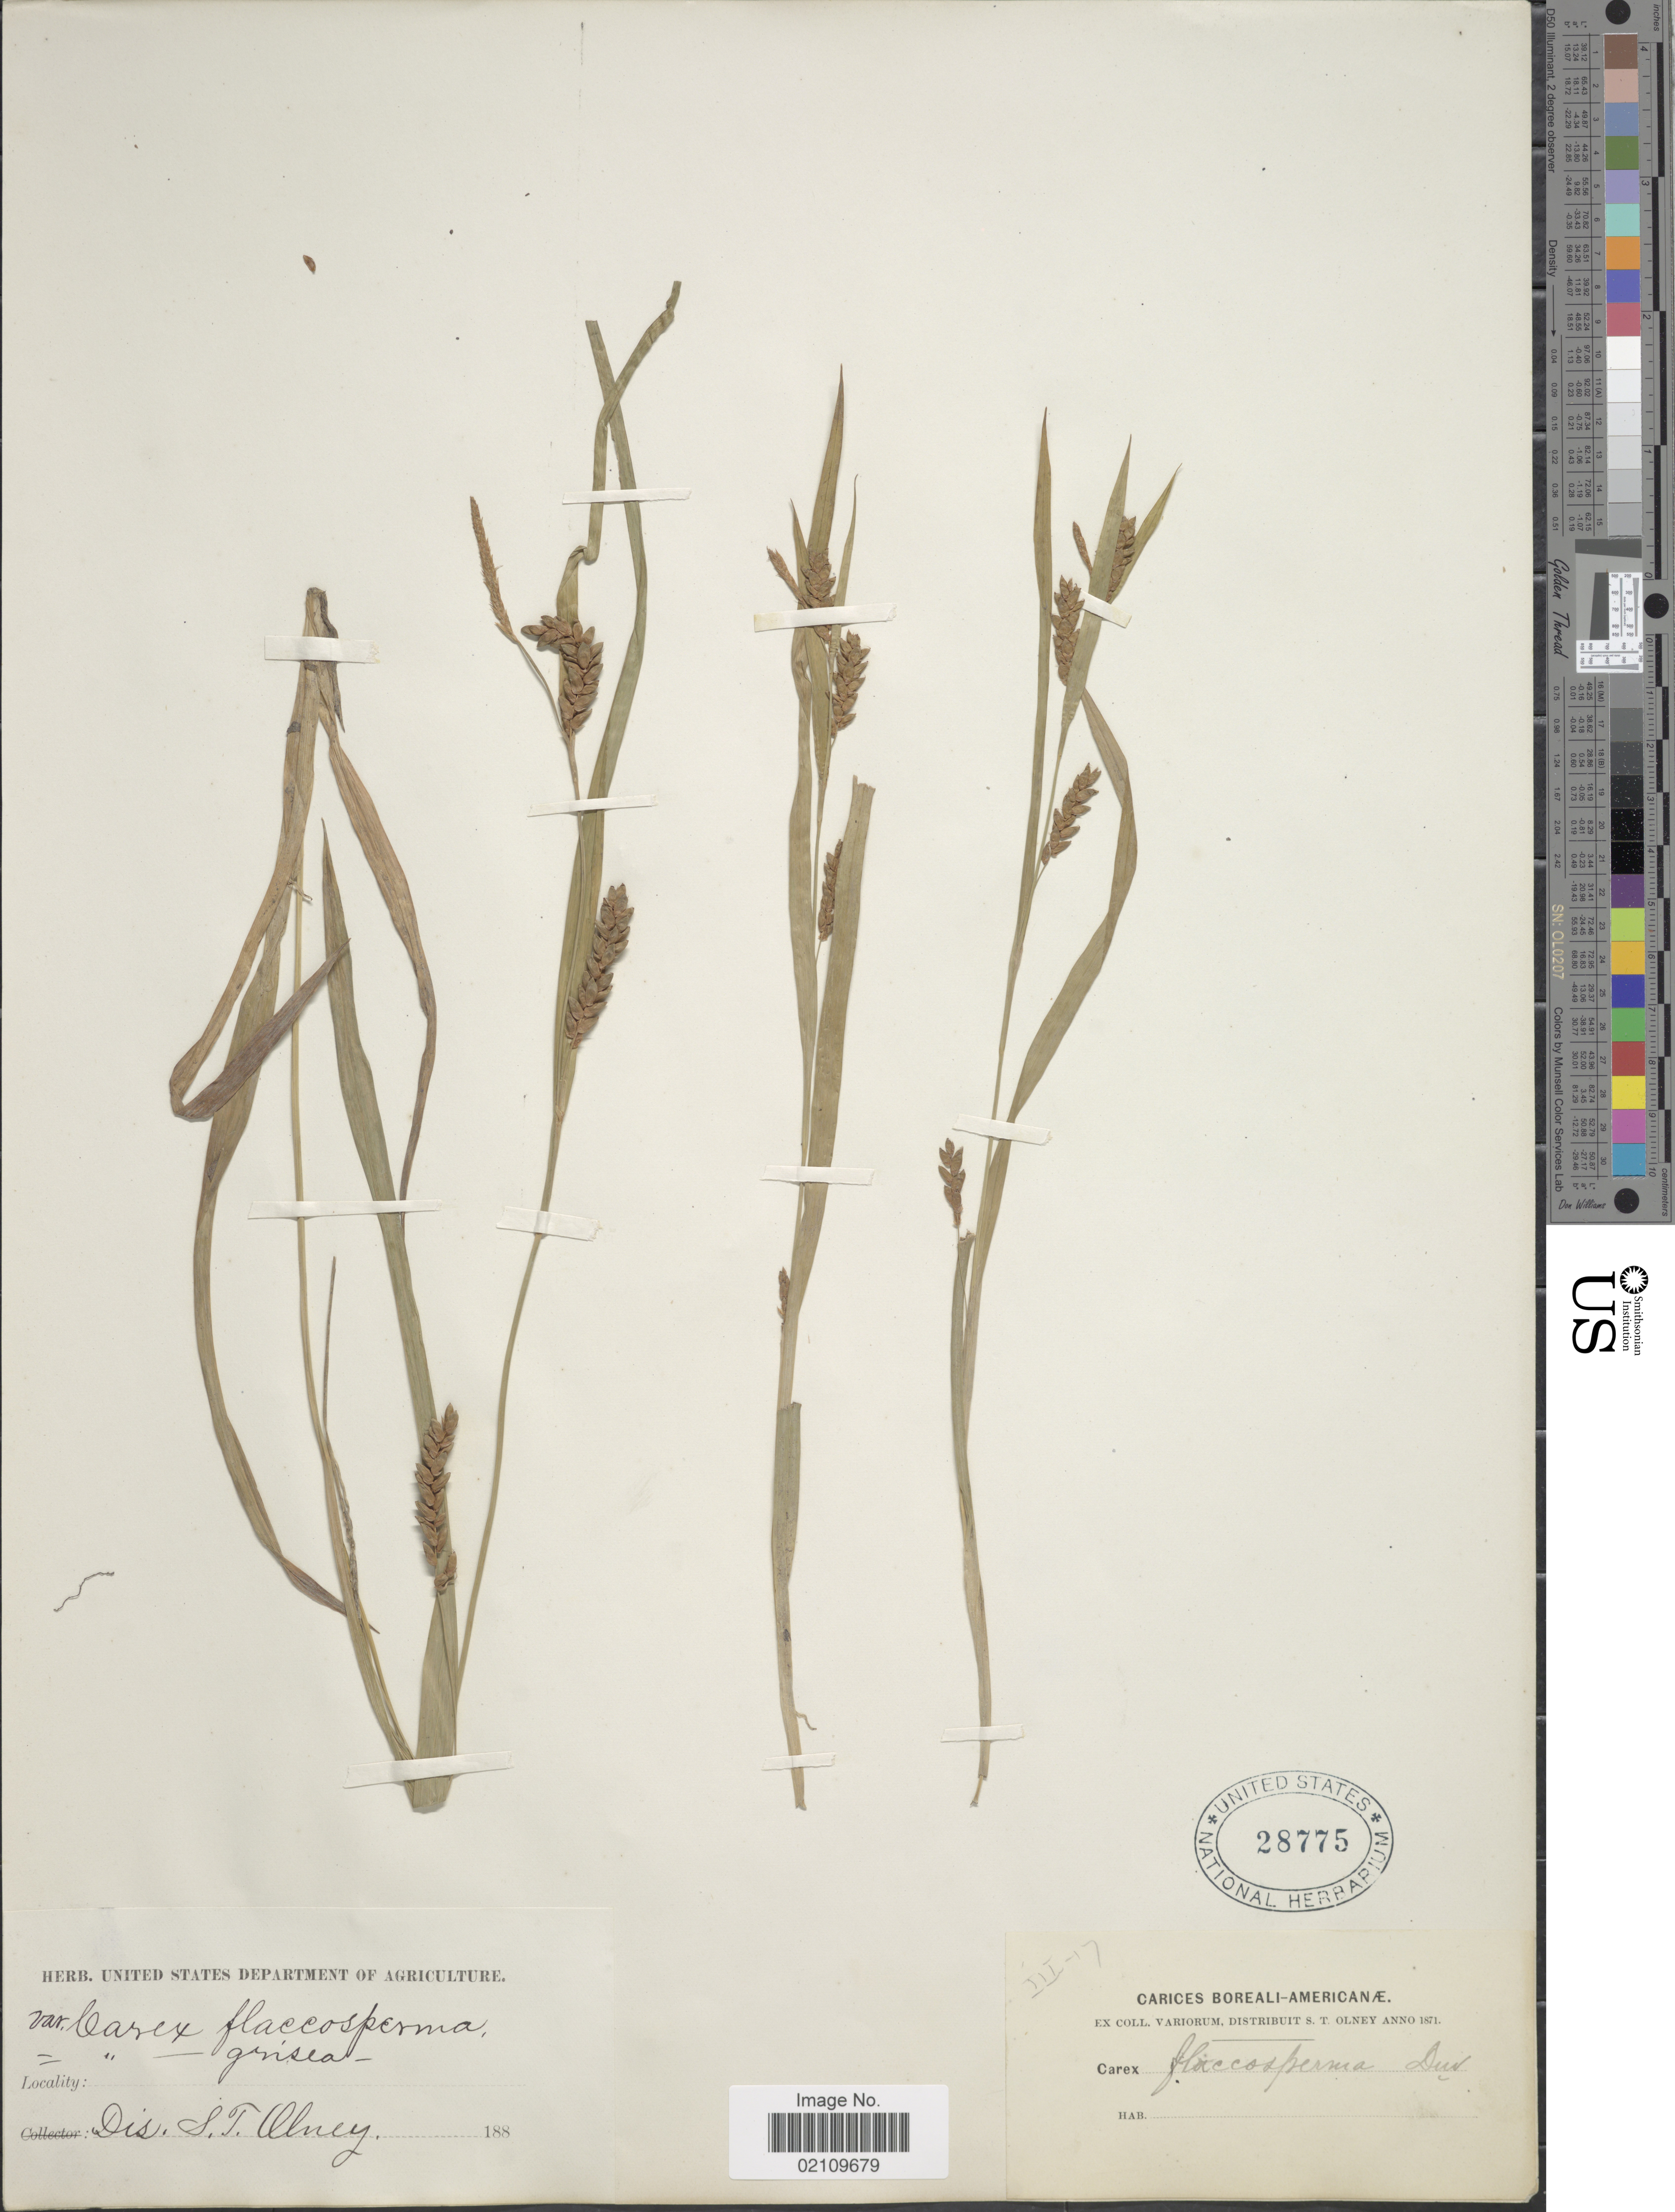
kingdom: Plantae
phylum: Tracheophyta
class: Liliopsida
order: Poales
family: Cyperaceae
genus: Carex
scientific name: Carex flaccosperma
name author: Dewey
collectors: S. Olney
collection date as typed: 188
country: United States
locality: Boreali-Americanae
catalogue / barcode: US 28775